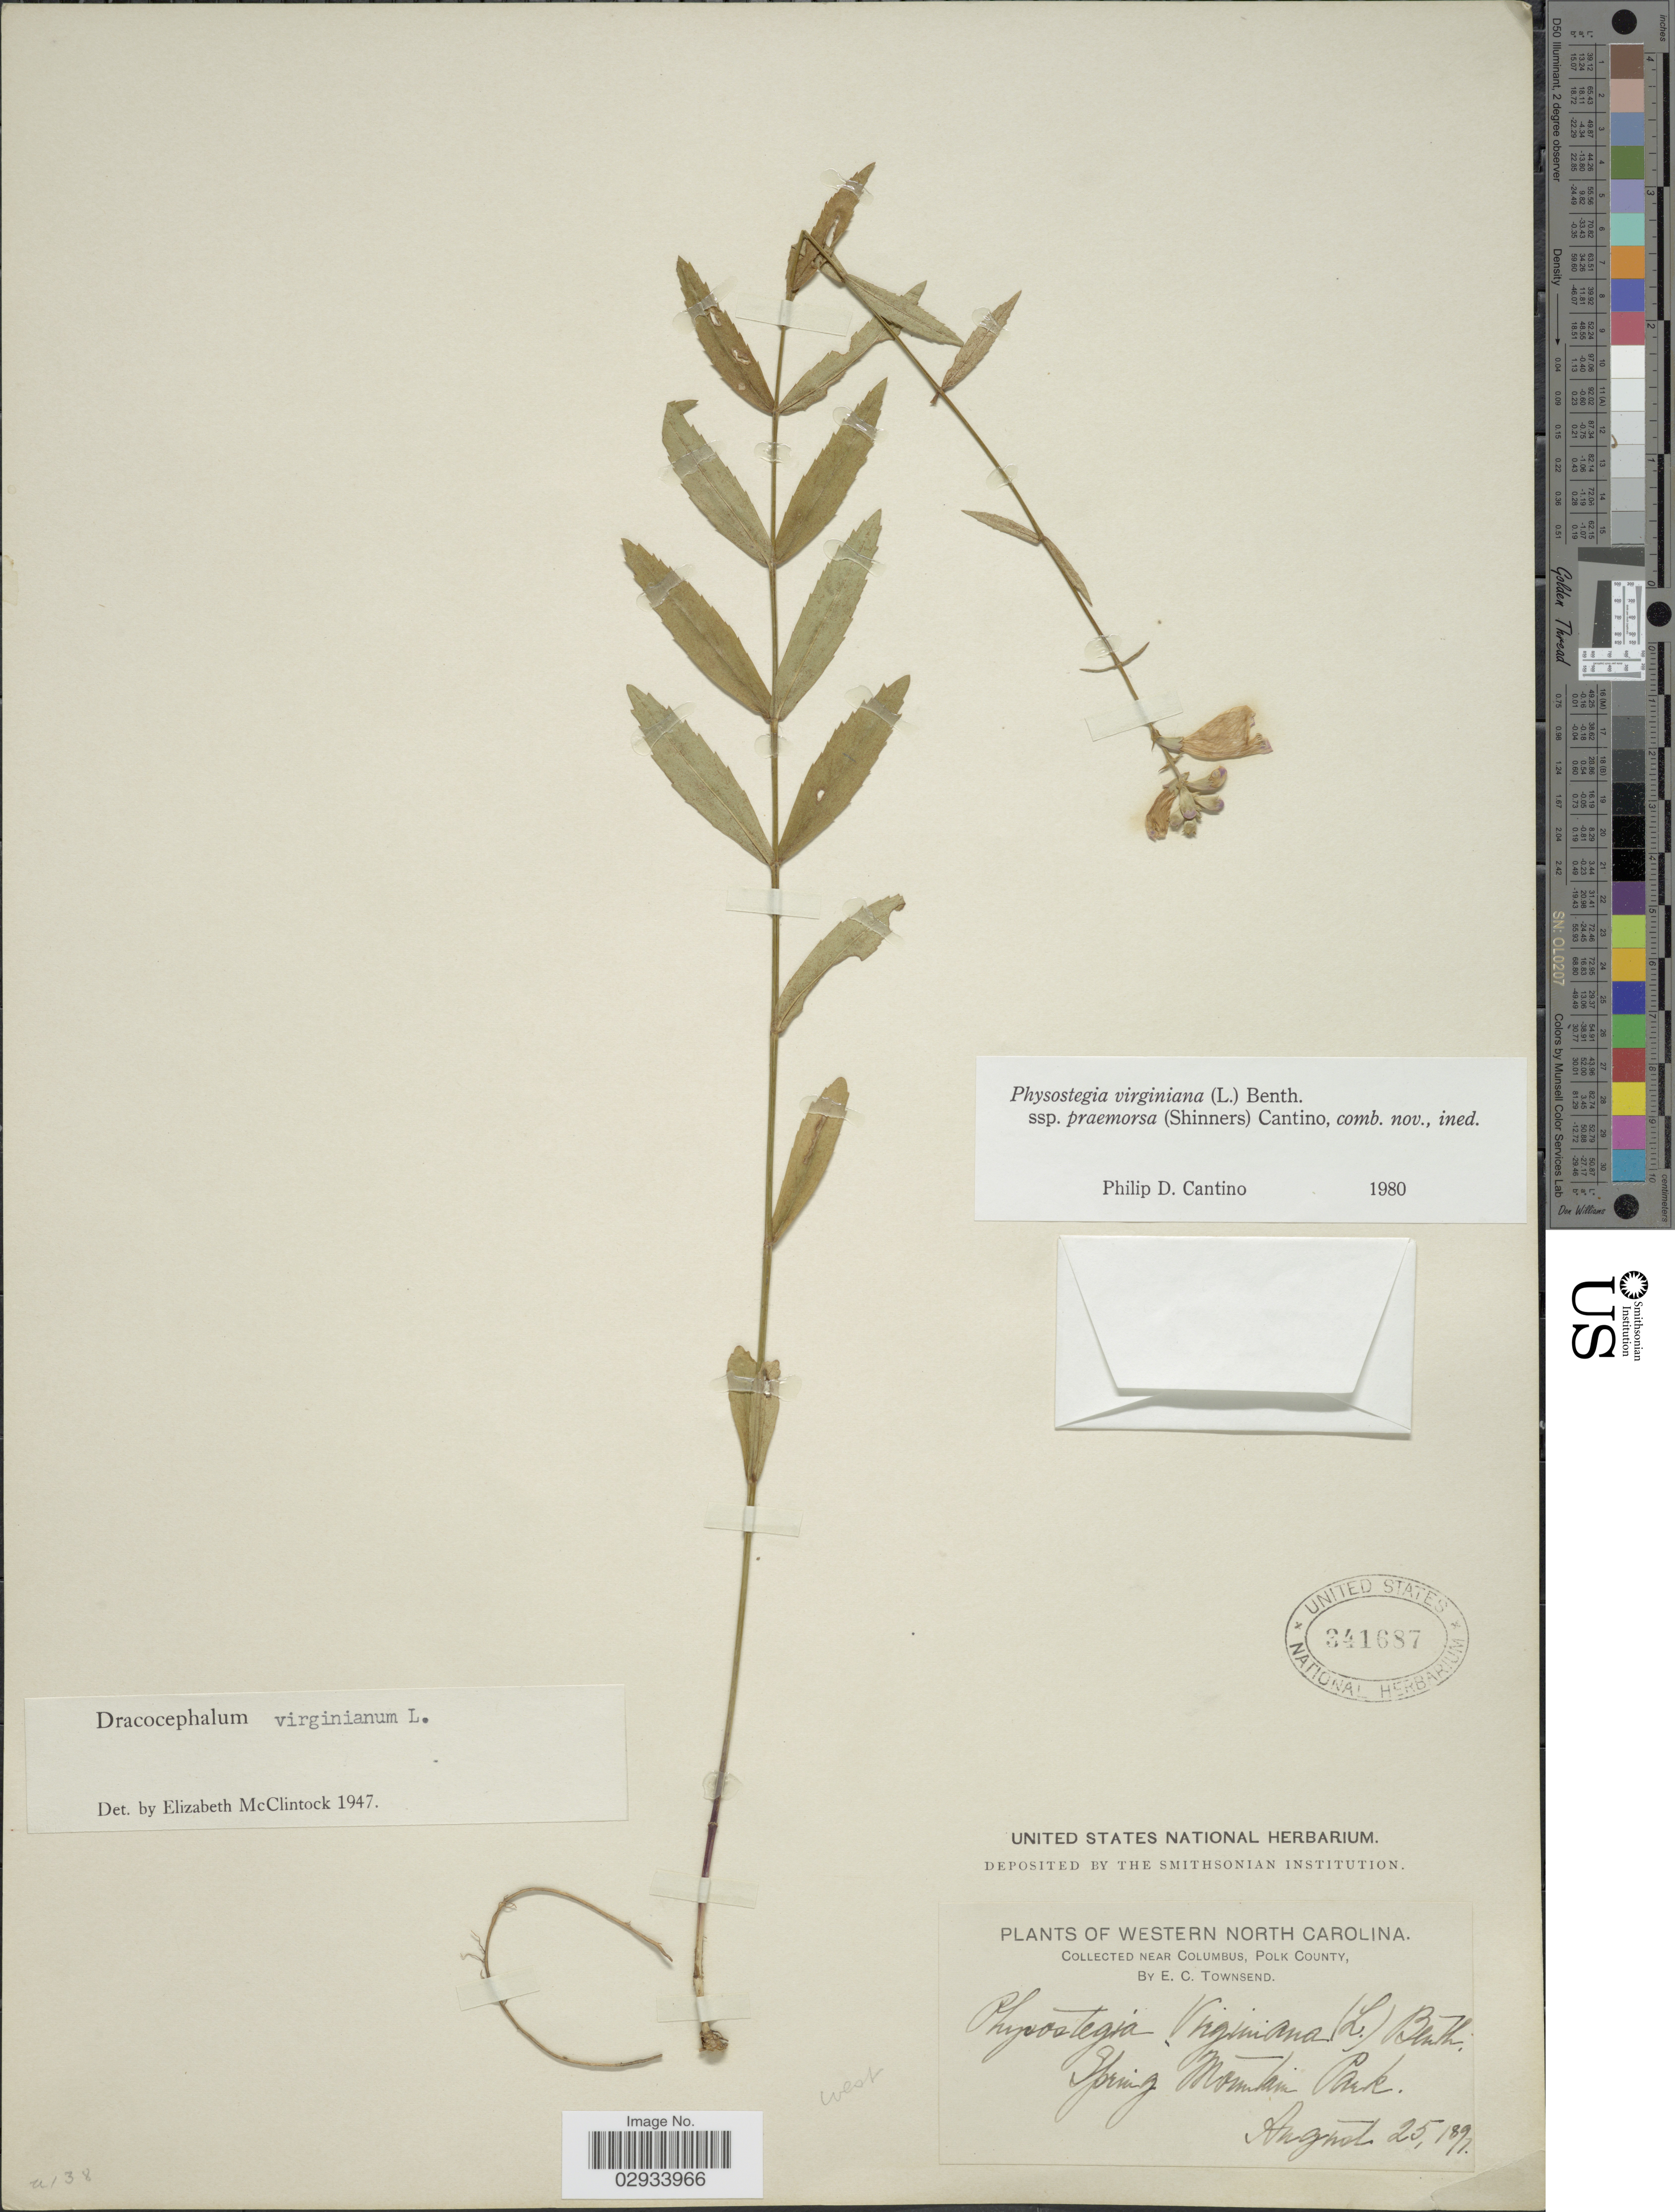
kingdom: Plantae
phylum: Tracheophyta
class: Magnoliopsida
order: Lamiales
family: Lamiaceae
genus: Physostegia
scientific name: Physostegia virginiana subsp. praemorsa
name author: (Shinners) P.D. Cantino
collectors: E. C. Townsend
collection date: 1897-08-25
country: United States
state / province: North Carolina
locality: Western North Carolina, Near Columbus, Polk County, Spring Mountain Park.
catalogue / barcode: US 341687